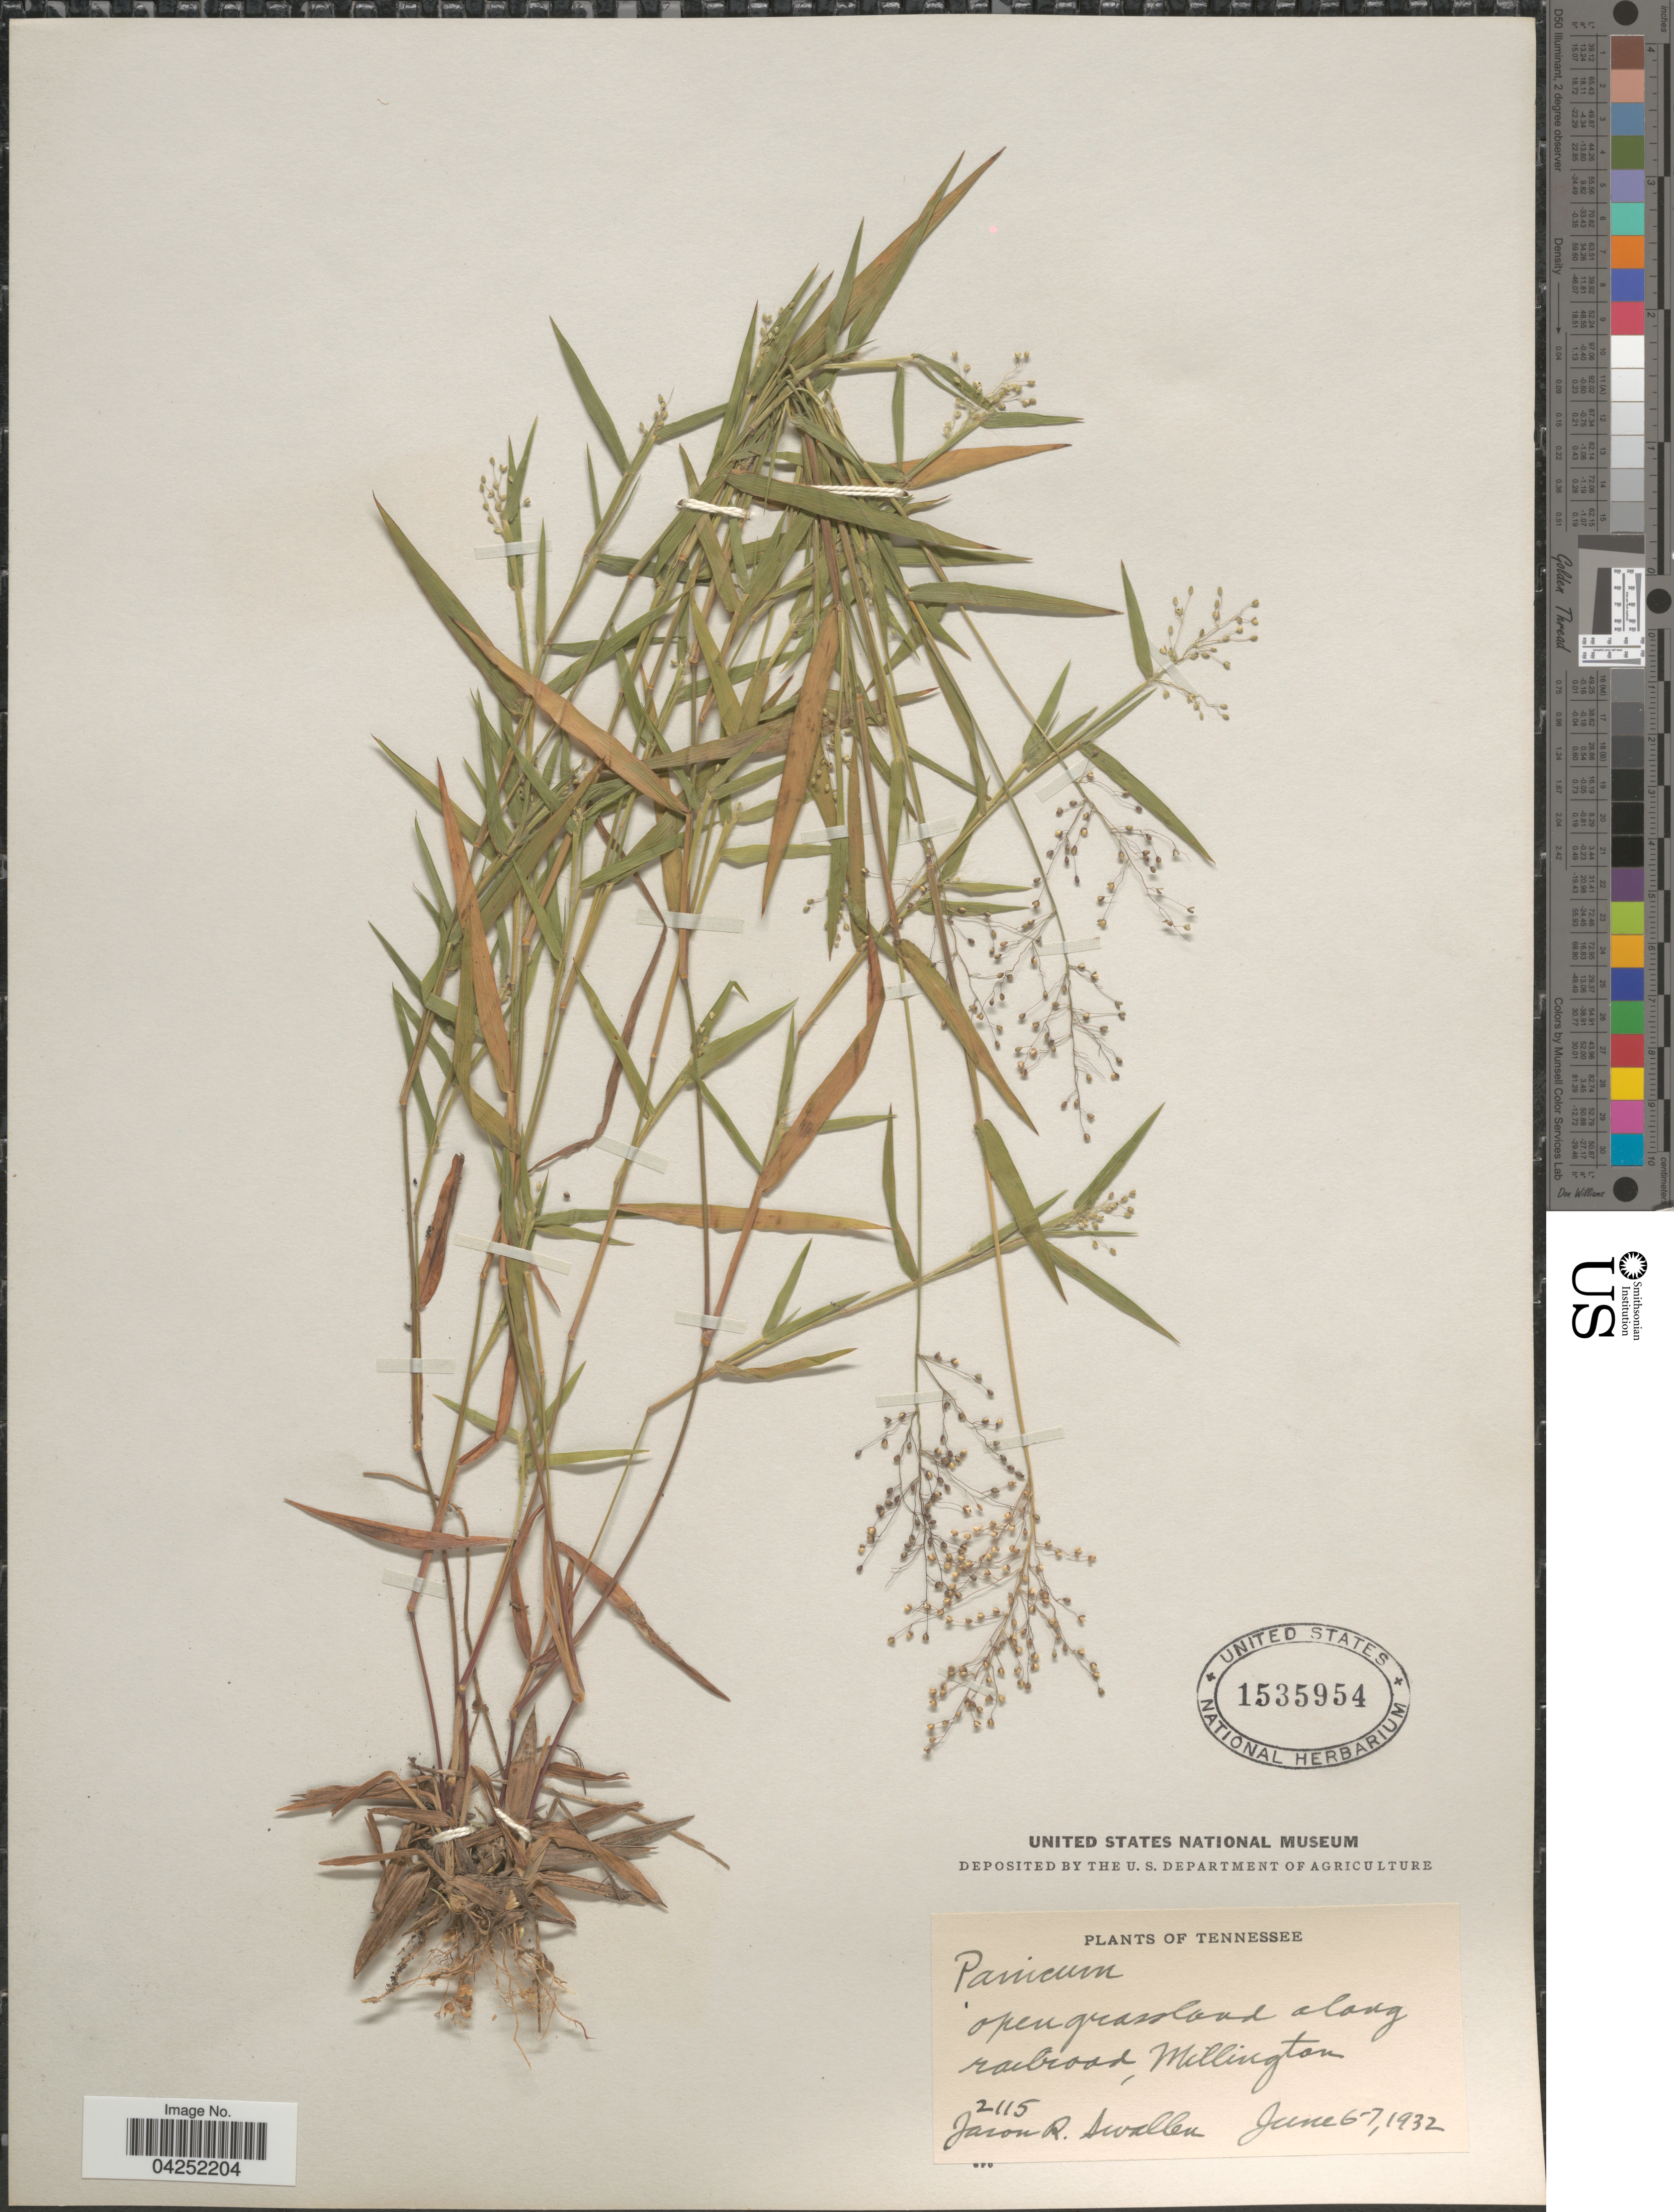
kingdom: Plantae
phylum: Tracheophyta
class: Liliopsida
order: Poales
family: Poaceae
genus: Dichanthelium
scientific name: Dichanthelium acuminatum var. lindheimeri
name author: (Nash) Gould & C.A. Clark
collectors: J. R. Swallen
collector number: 2115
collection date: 1932-06-06/1932-06-07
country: United States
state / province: Tennessee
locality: Open grassland along railroad, Millington.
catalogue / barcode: US 1535954